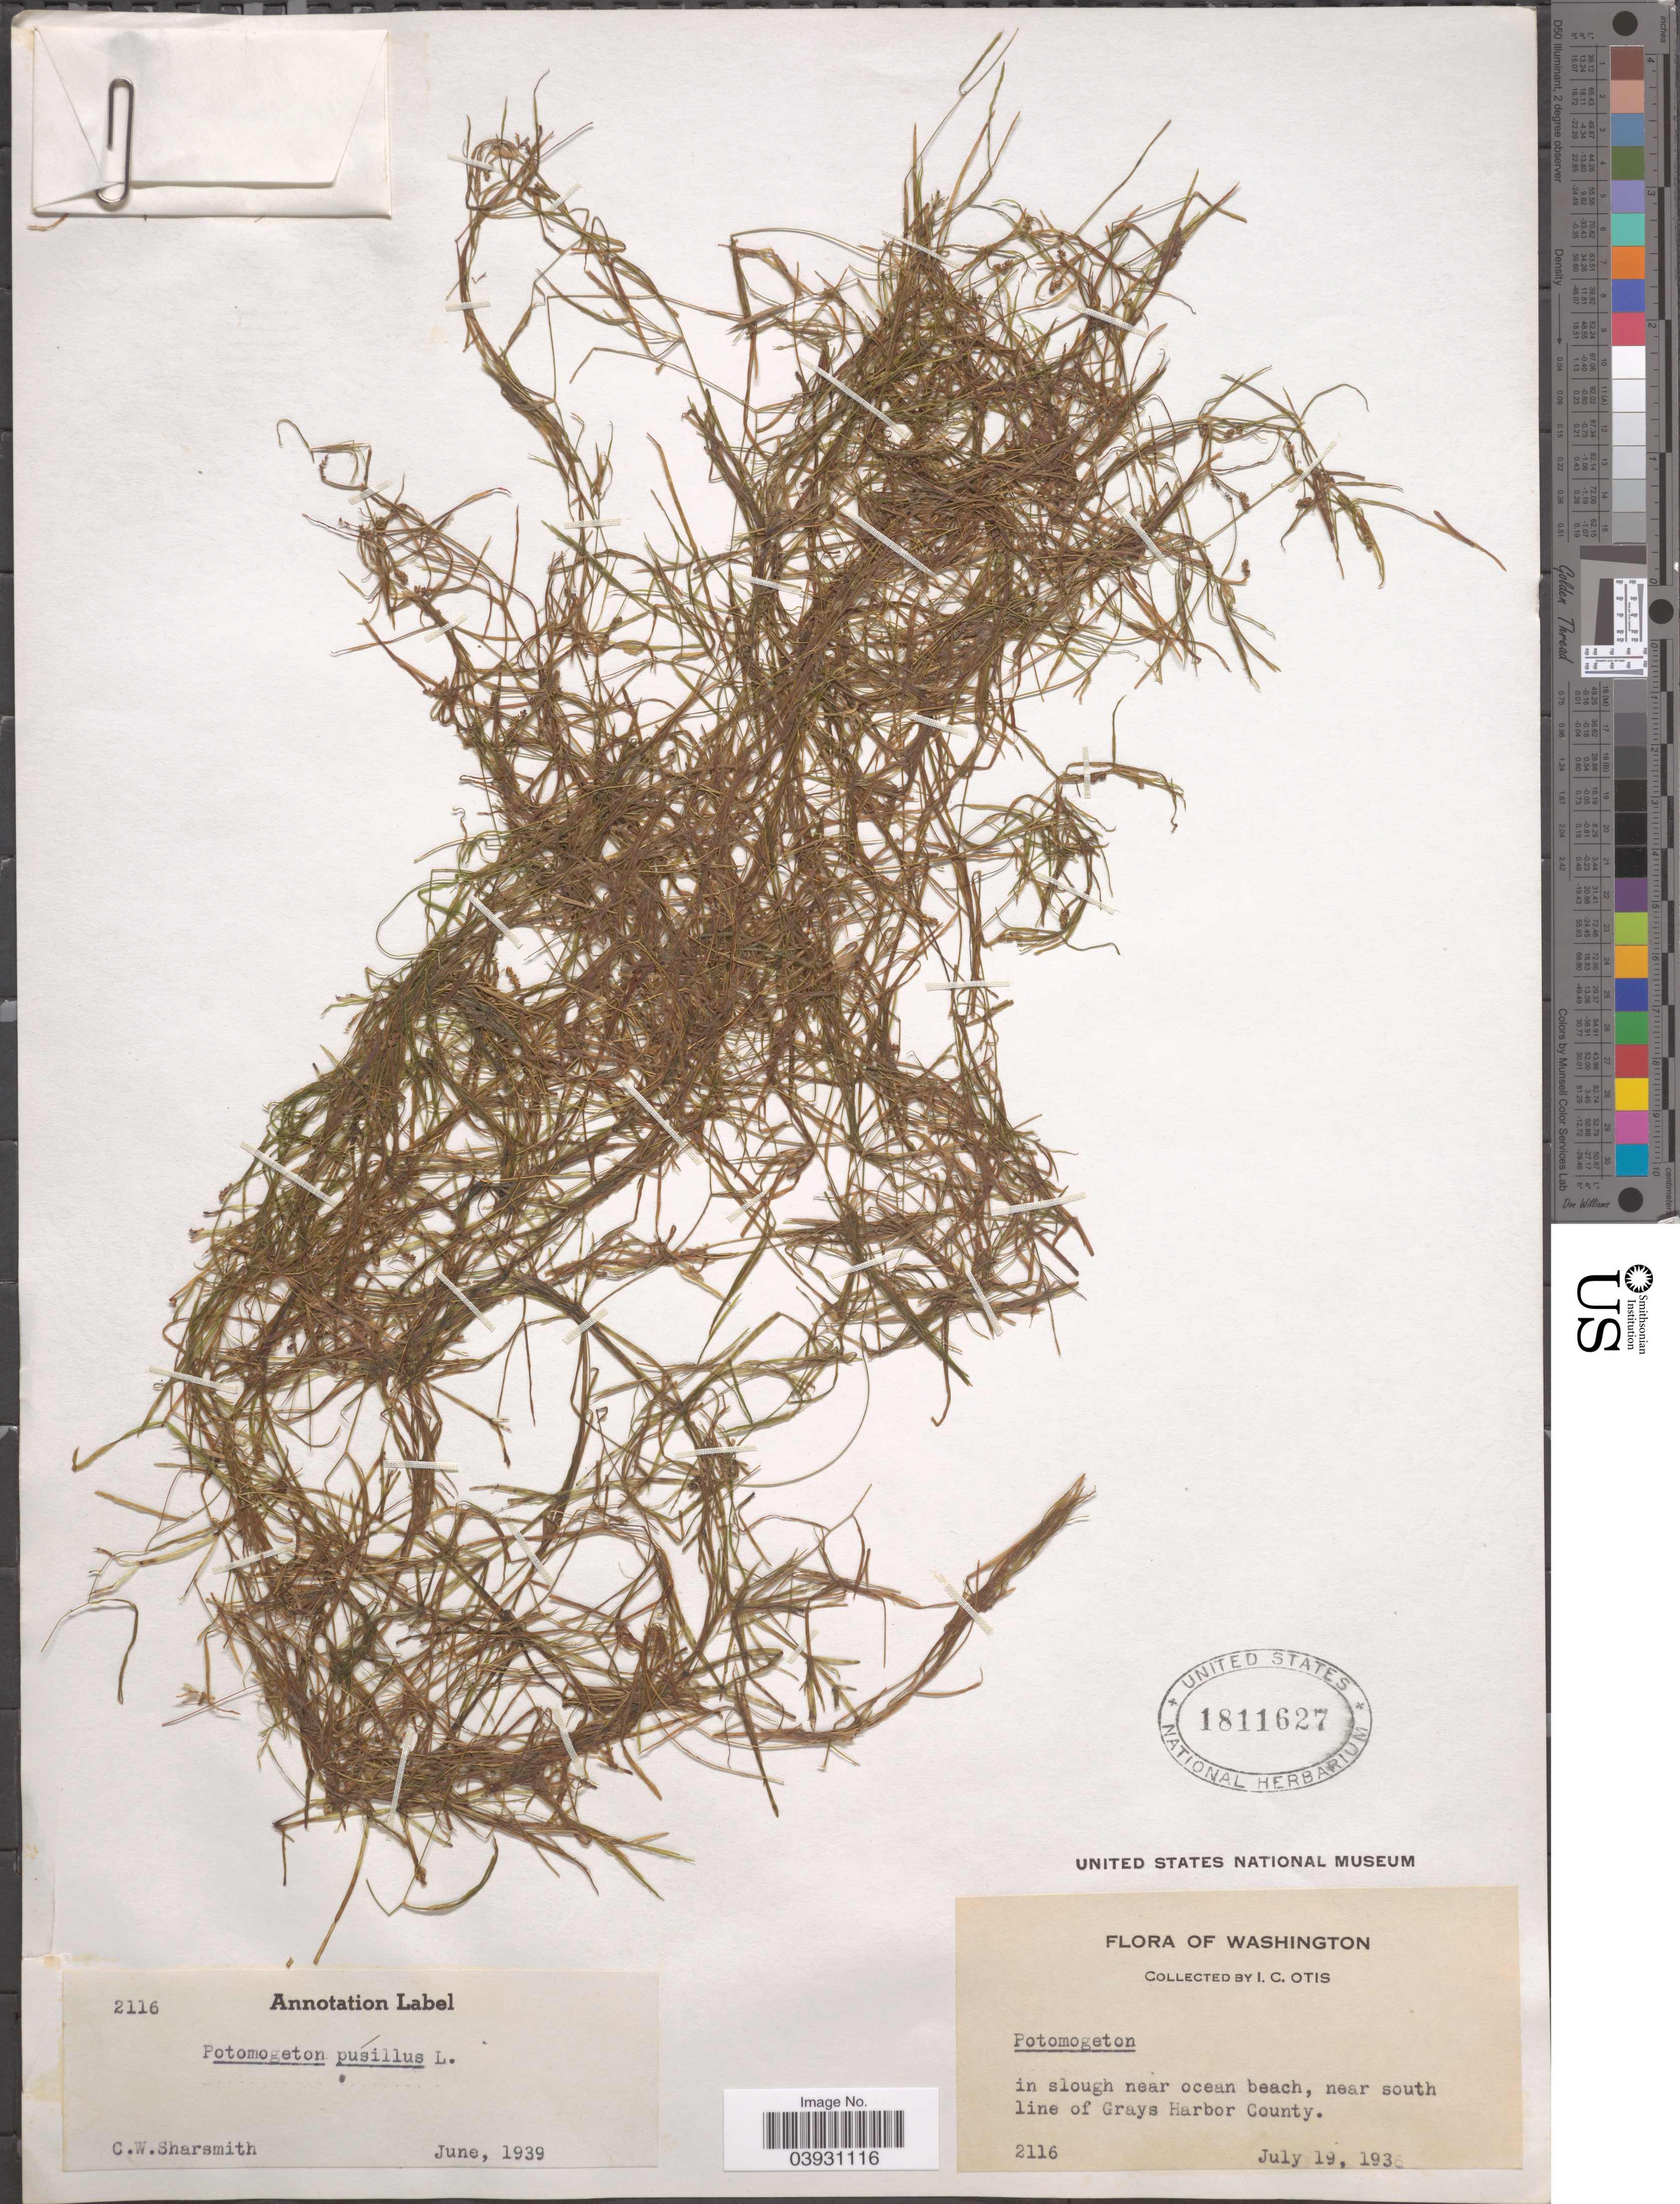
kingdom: Plantae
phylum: Tracheophyta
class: Liliopsida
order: Alismatales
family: Potamogetonaceae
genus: Potamogeton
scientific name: Potamogeton pusillus var. sp.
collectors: I. C. Otis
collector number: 2116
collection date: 1936-07-19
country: United States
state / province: Washington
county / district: Grays Harbor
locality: Near south line of Grays Harbor County.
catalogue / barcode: US 1811627